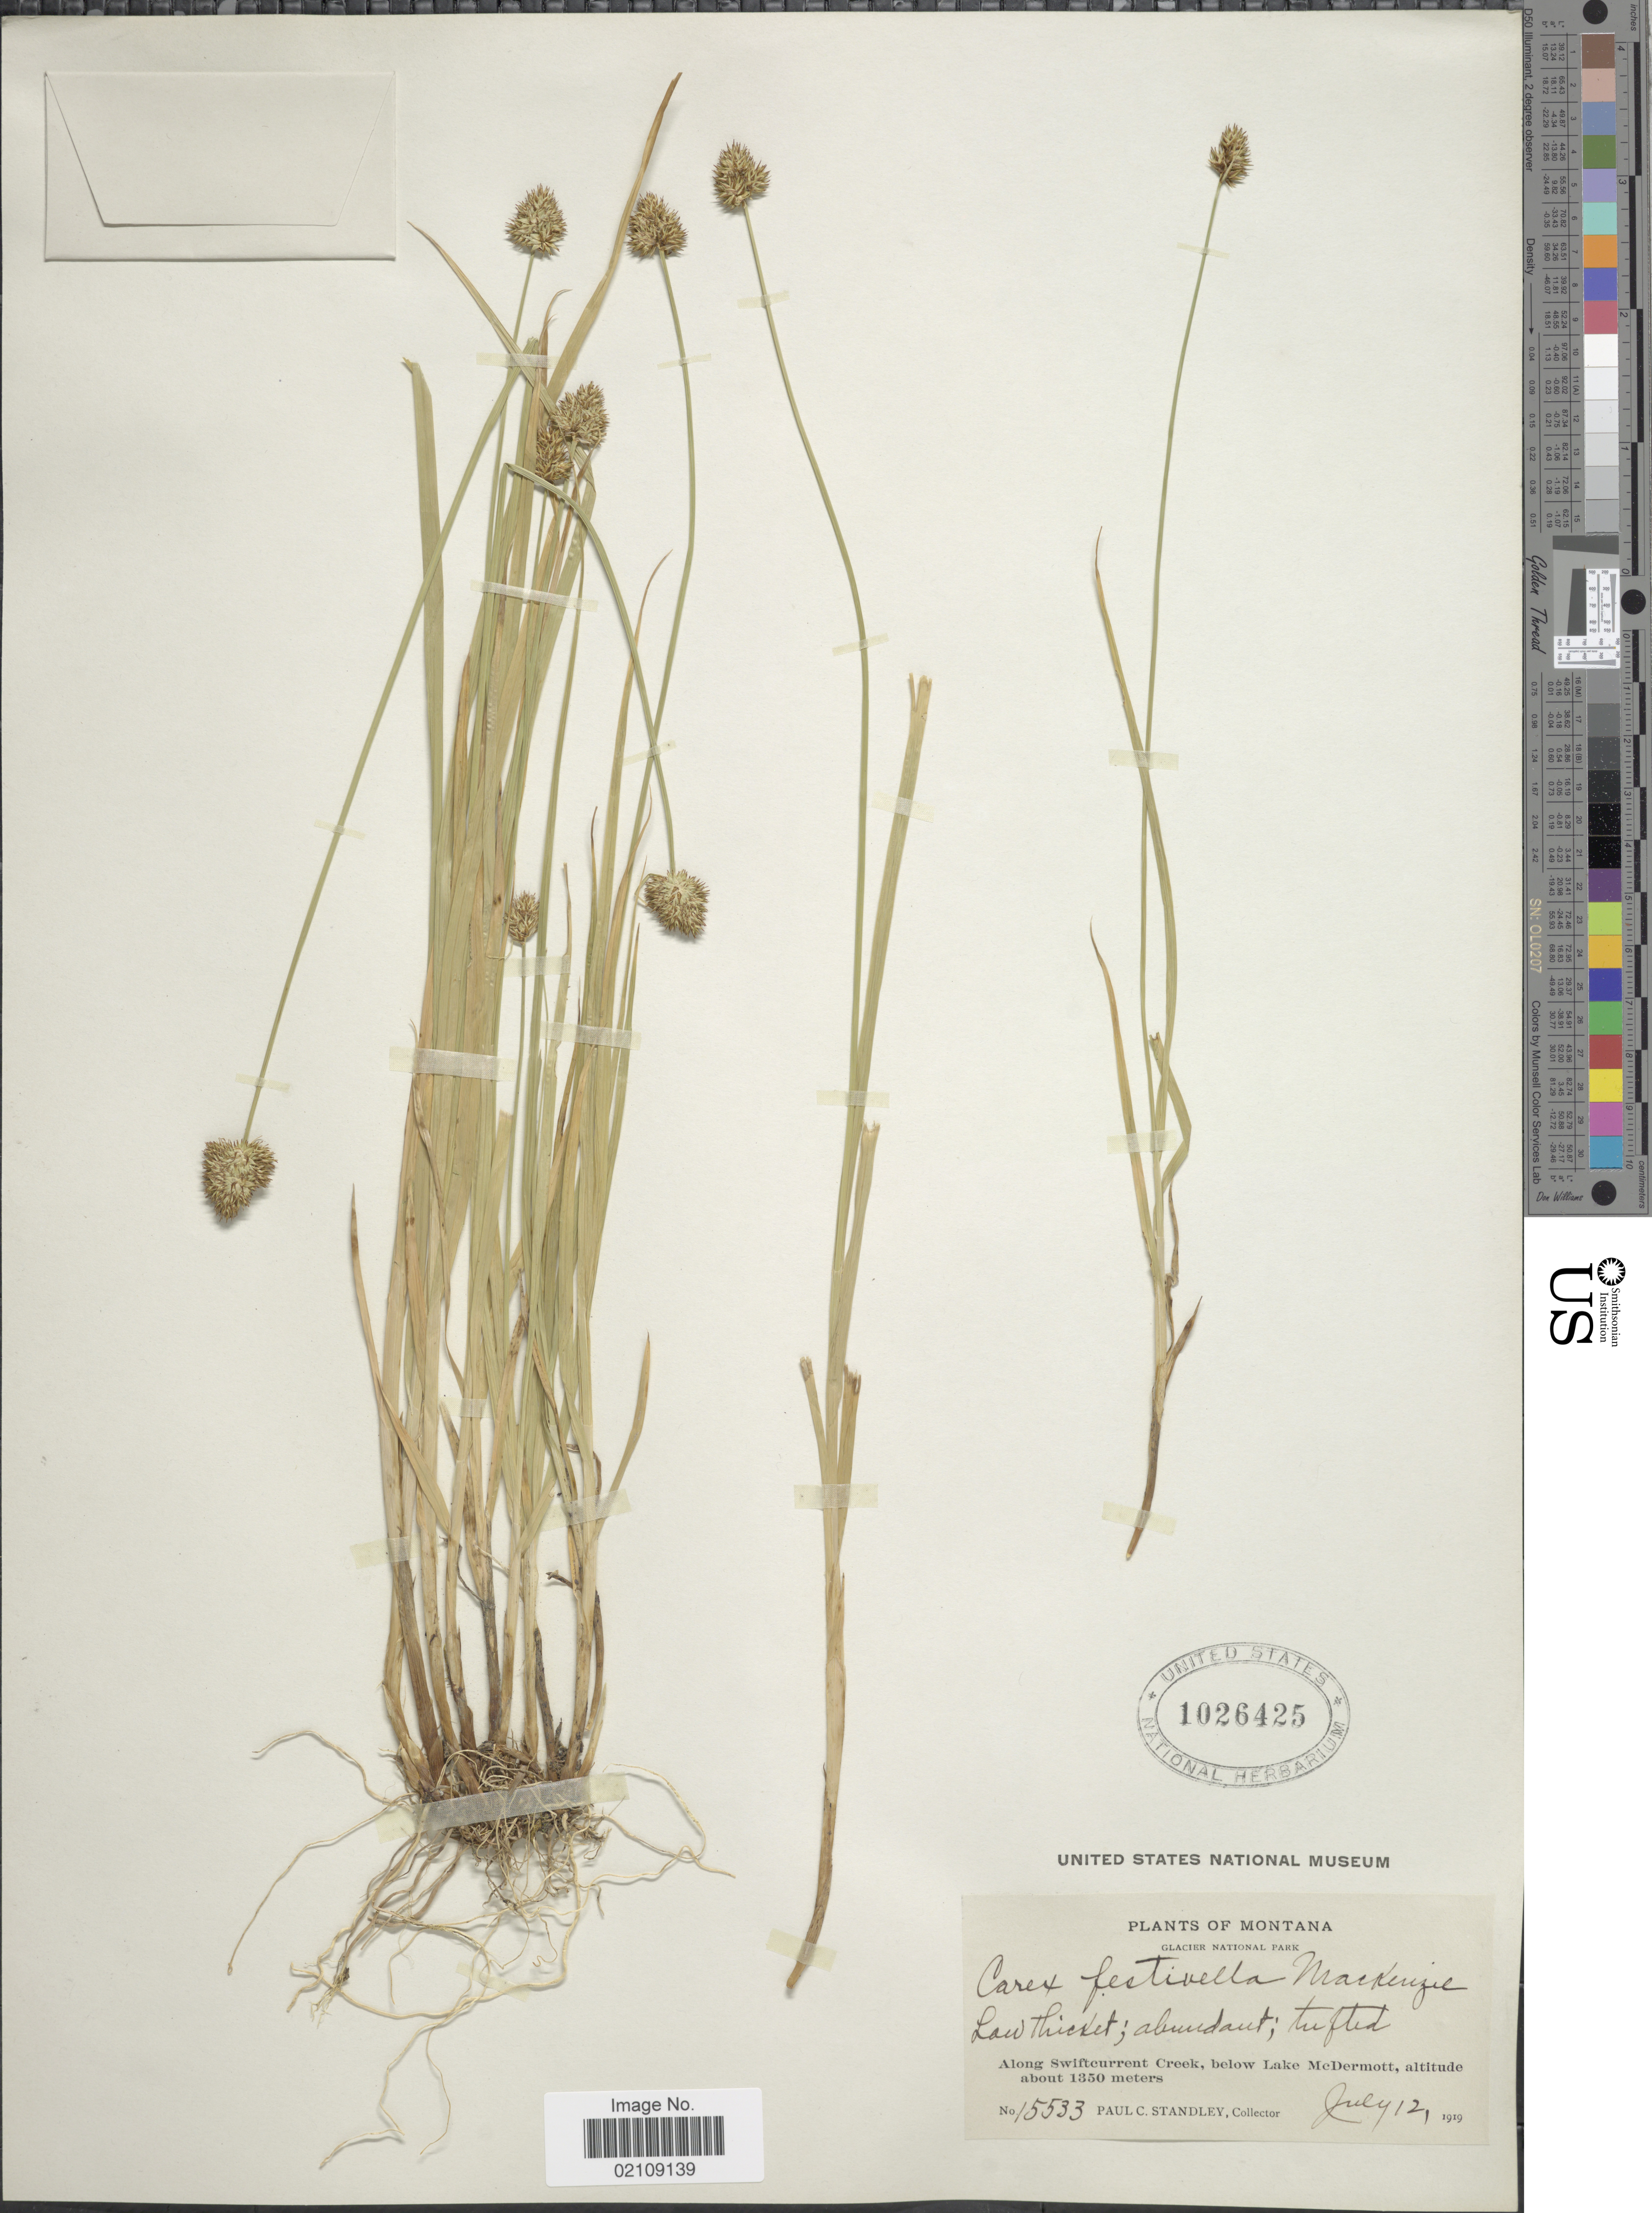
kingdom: Plantae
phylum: Tracheophyta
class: Liliopsida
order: Poales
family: Cyperaceae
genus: Carex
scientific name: Carex microptera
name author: Mack.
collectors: P. C. Standley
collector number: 15533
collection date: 1919-07-12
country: United States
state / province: Montana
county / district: Glacier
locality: Glacier National Park. Along Swiftcurrent Creek, below Lake McDermott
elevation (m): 1350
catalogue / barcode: US 1026425